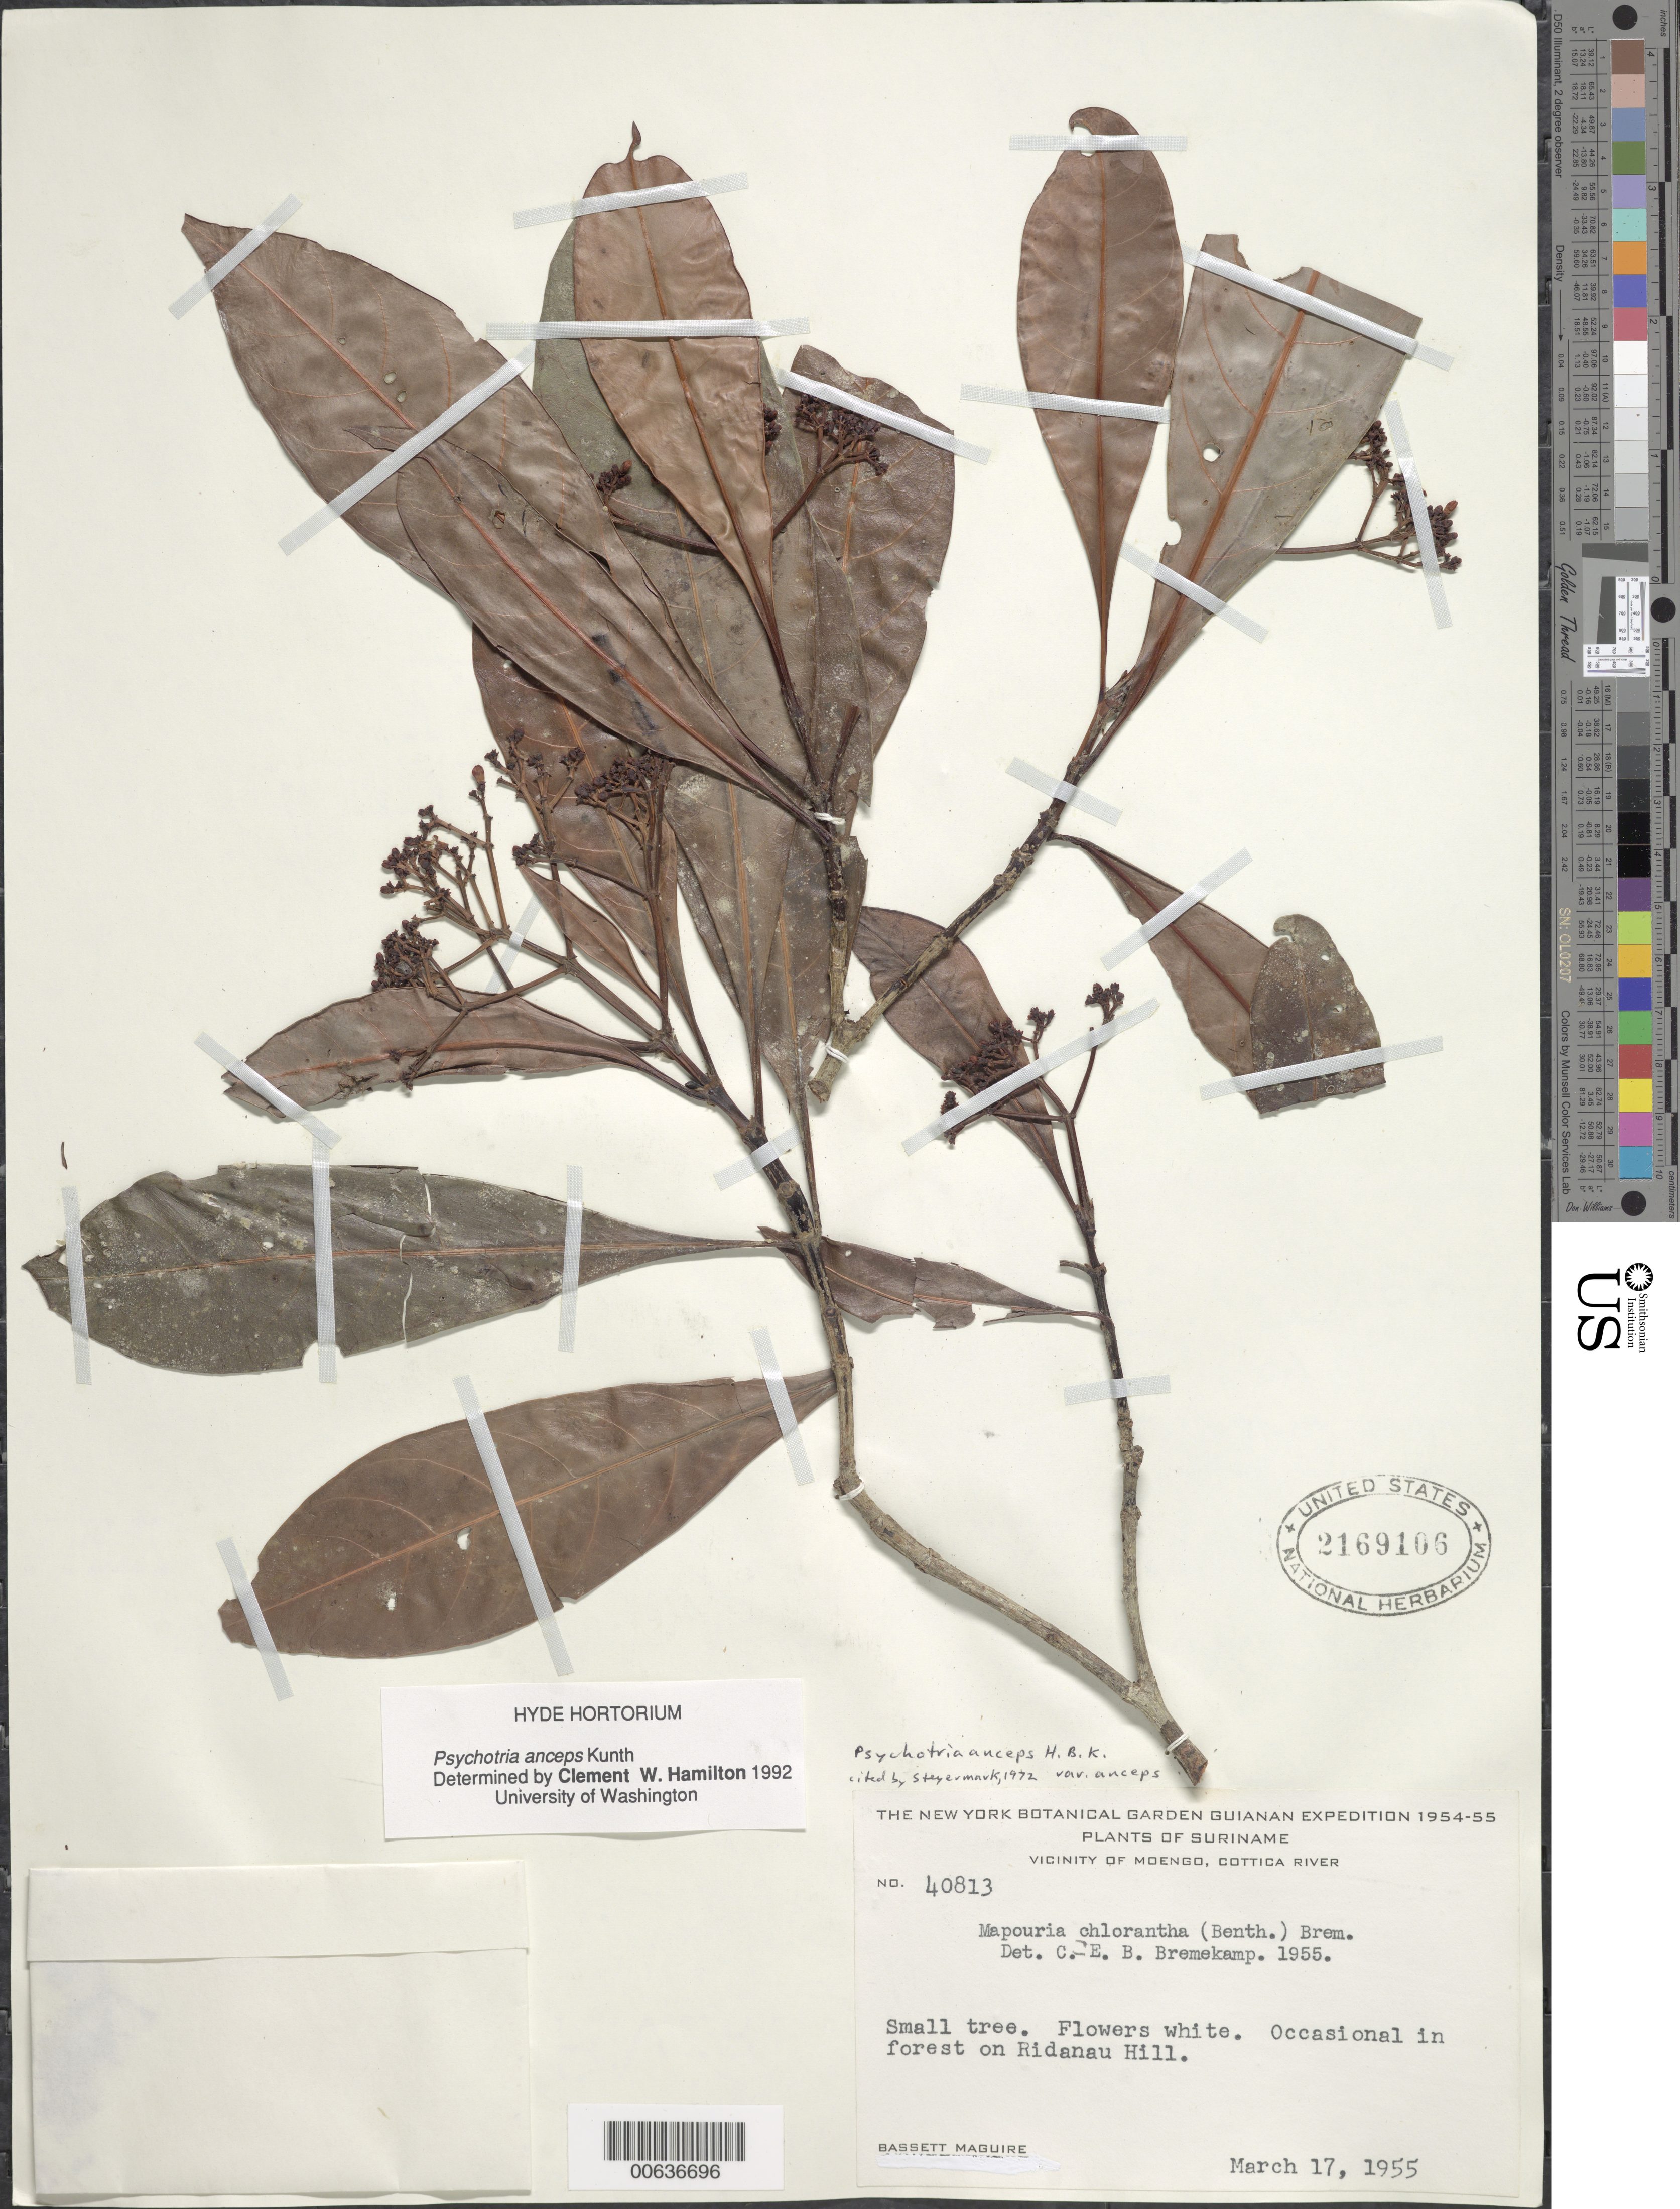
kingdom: Plantae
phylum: Tracheophyta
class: Magnoliopsida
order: Gentianales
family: Rubiaceae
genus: Psychotria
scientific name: Psychotria anceps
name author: Kunth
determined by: Hamilton, C. W.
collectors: B. Maguire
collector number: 40813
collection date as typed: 17-Mar-55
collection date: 1955-03-17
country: Suriname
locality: Moengo Mines, Ridanau Hill [Rikanau?]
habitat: Forest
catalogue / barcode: US 2169106